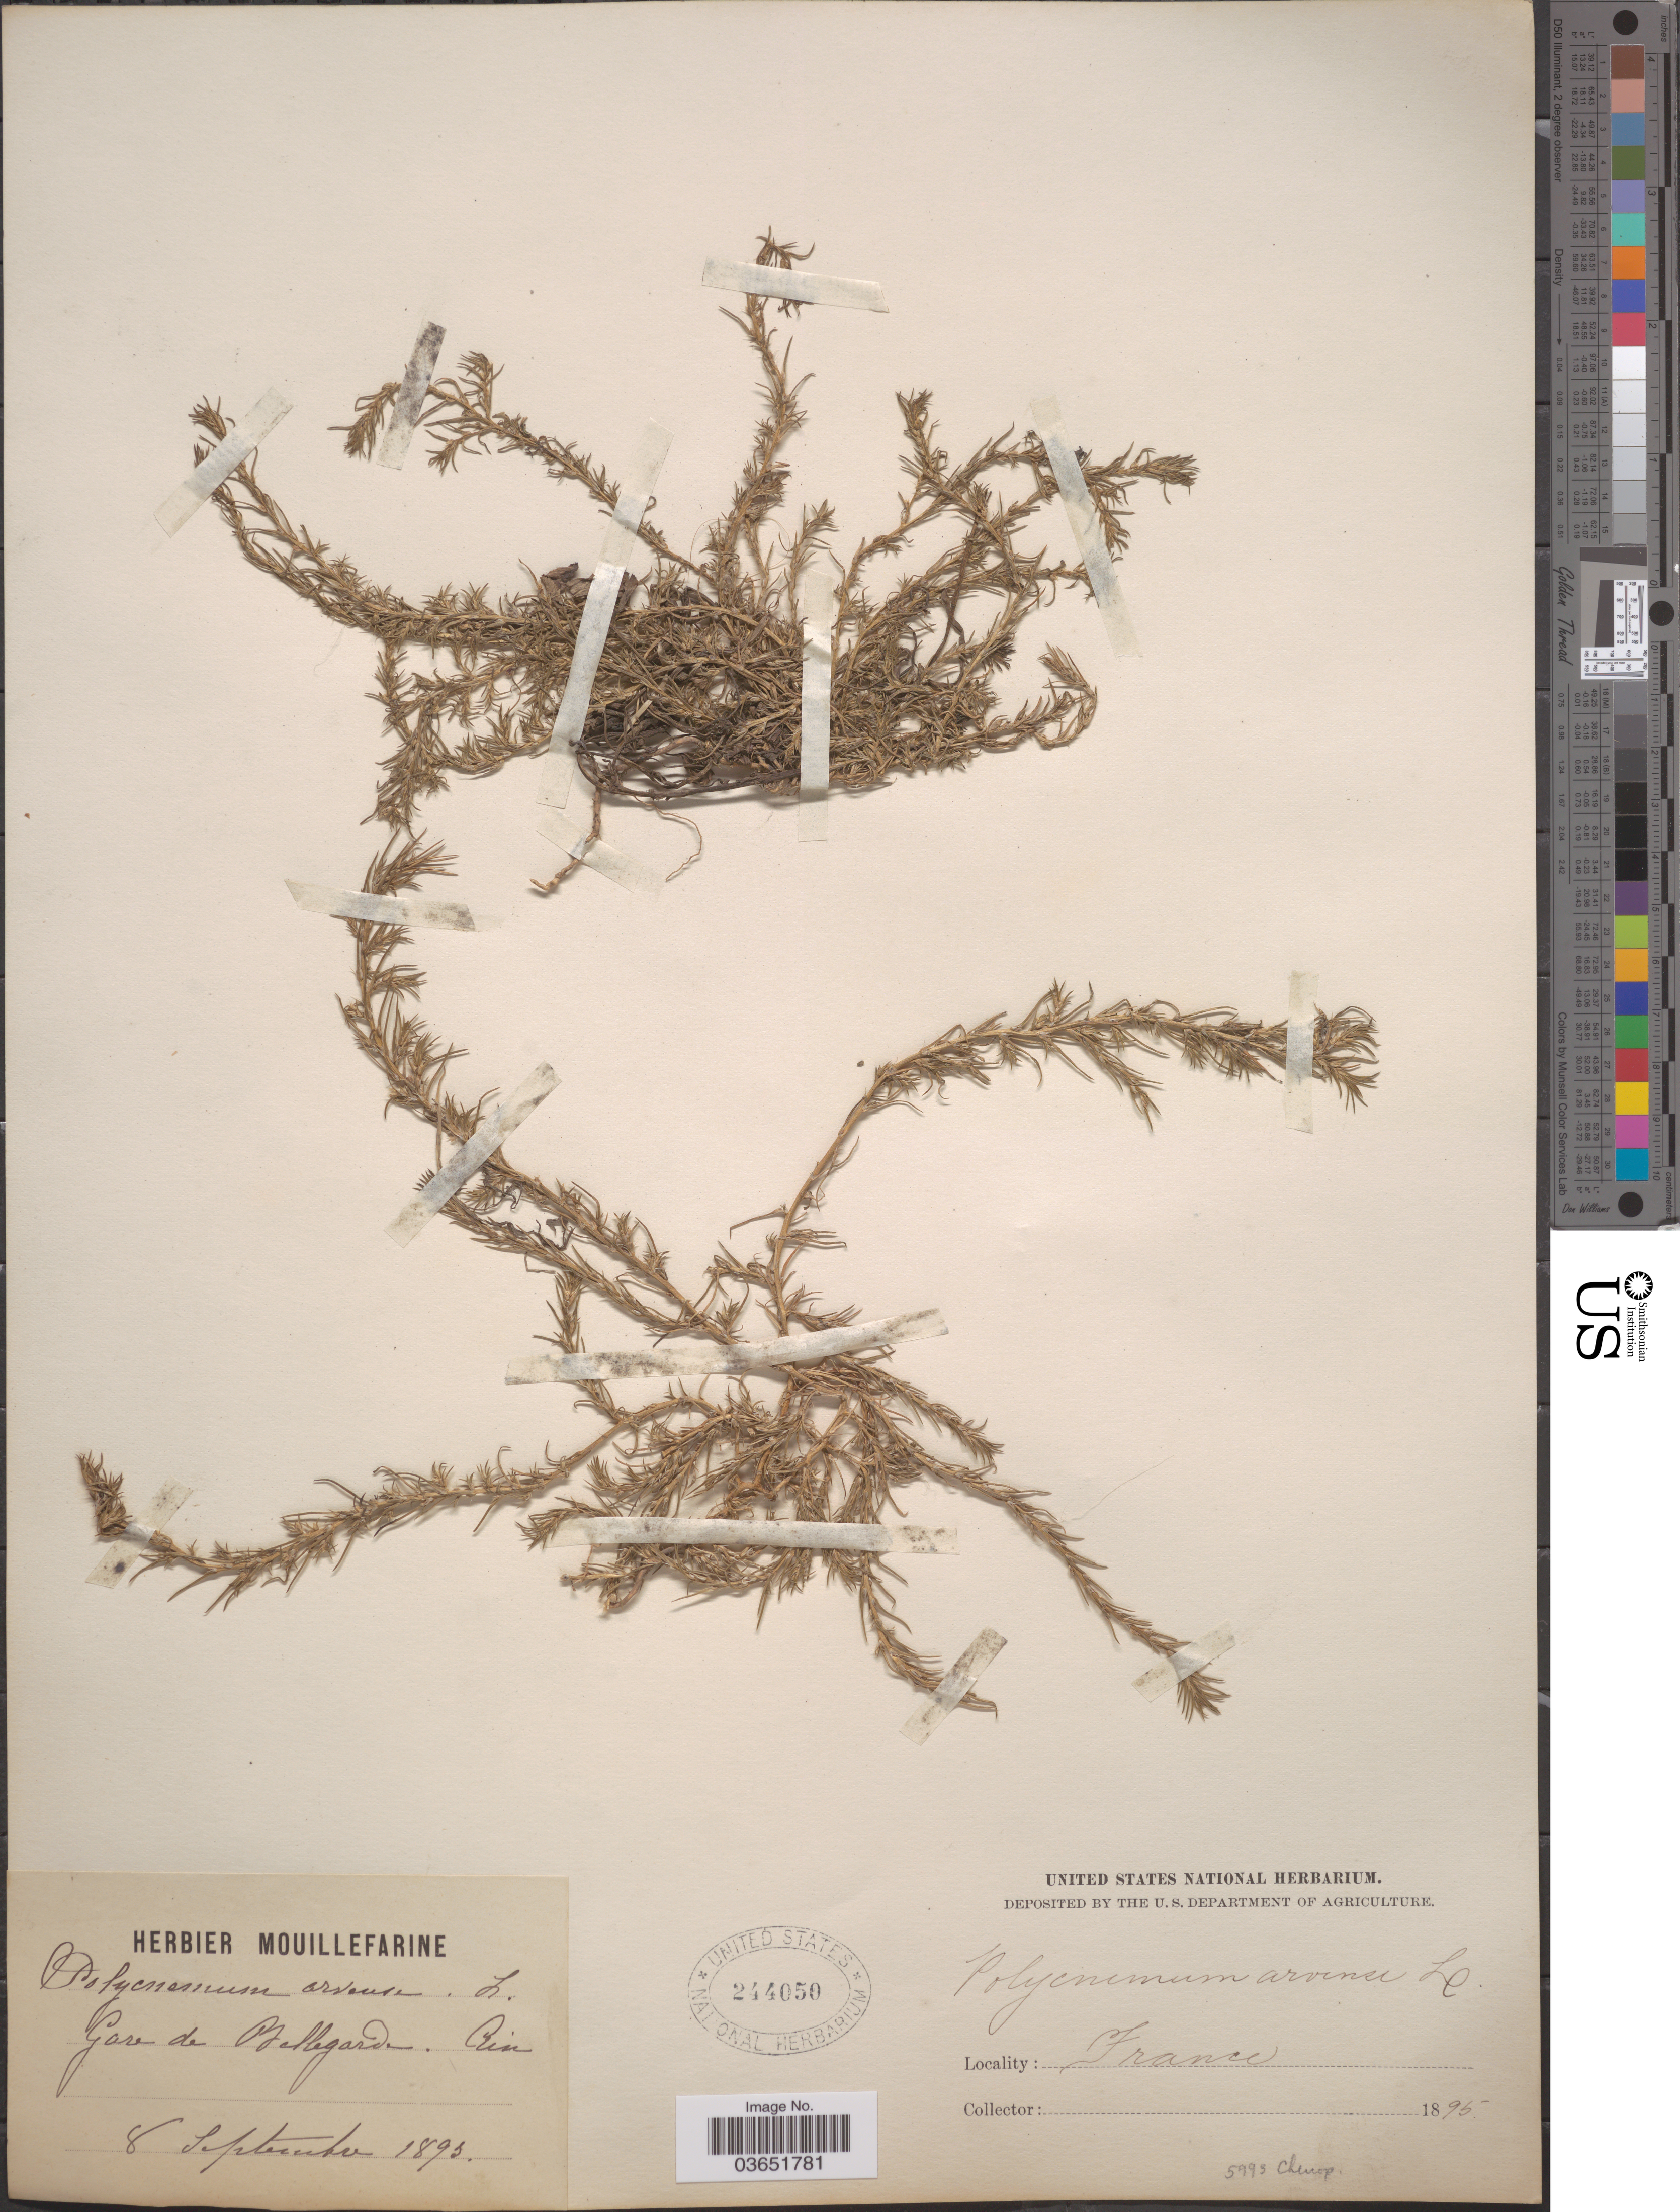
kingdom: Plantae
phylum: Tracheophyta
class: Magnoliopsida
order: Caryophyllales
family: Amaranthaceae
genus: Polycnemum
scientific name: Polycnemum arvense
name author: L.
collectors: ex herb. Mouillefarine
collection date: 1895-09-08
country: France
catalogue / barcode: US 244050